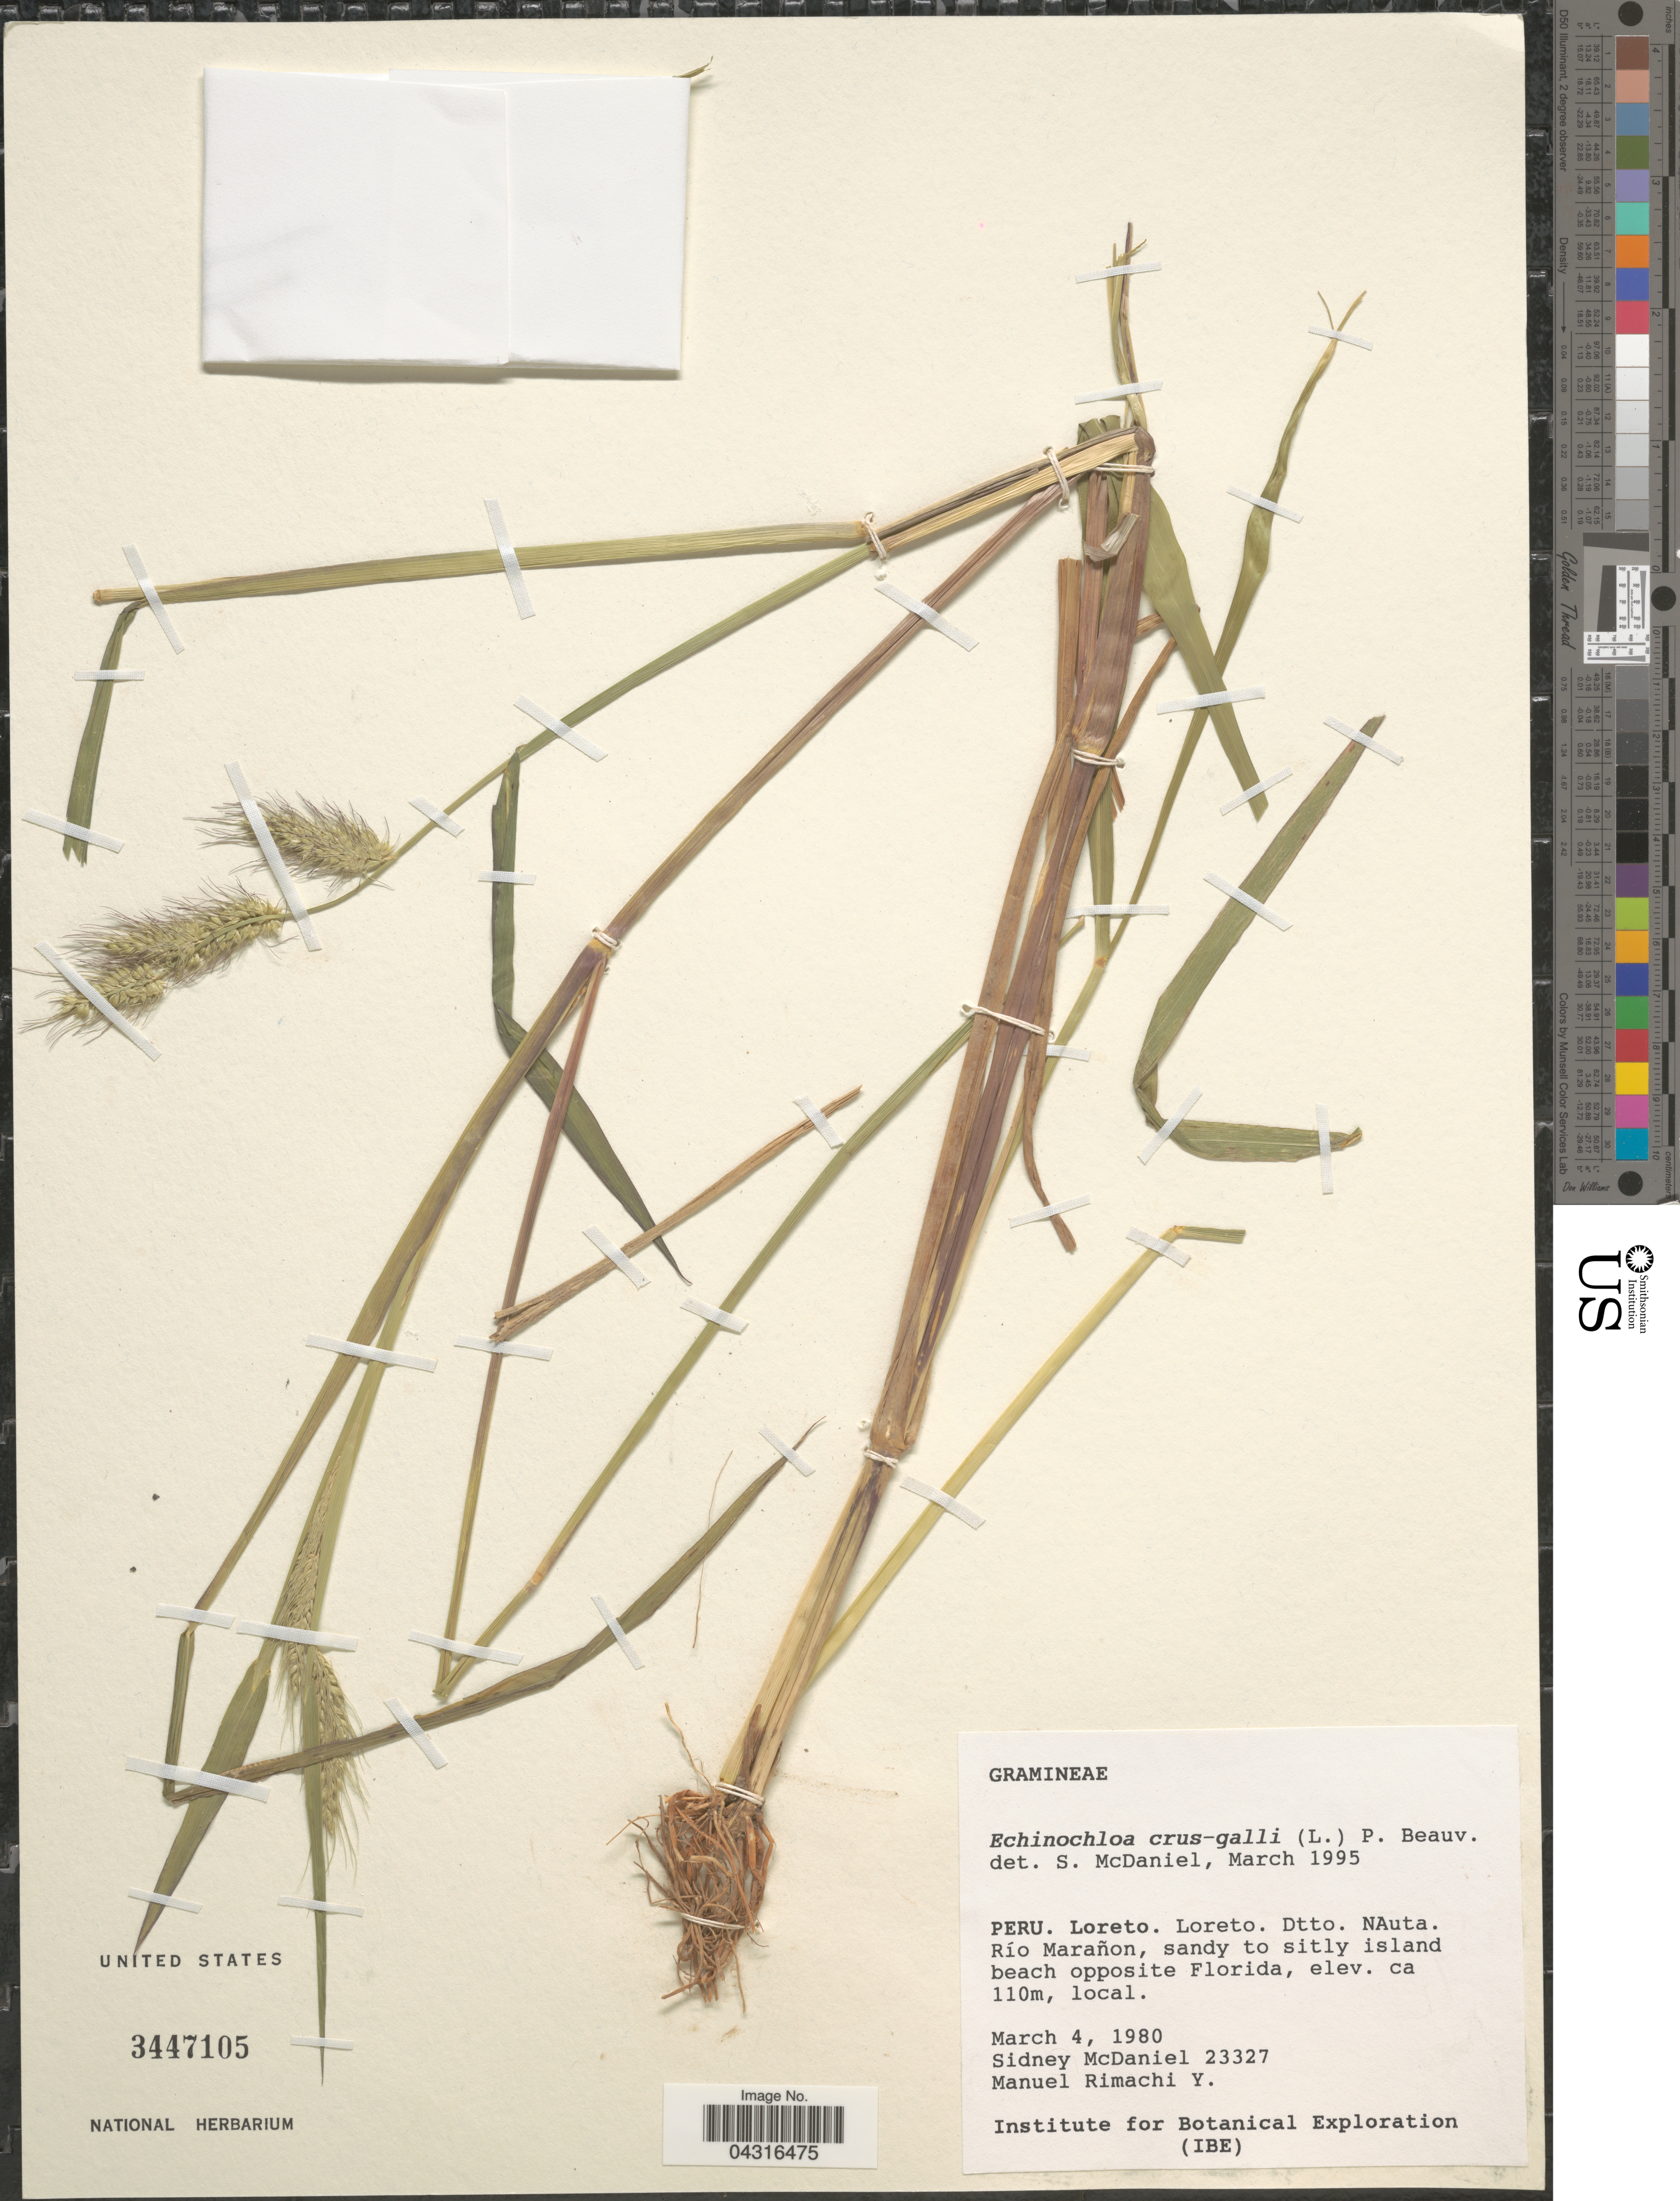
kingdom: Plantae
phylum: Tracheophyta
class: Liliopsida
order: Poales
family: Poaceae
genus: Echinochloa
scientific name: Echinochloa crus-galli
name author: (L.) P. Beauv.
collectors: S. McDaniel & M. Rimachi Y.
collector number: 23327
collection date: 1980-03-04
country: Peru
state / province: Loreto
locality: Loreto. Dtto. NAuta. Río Marañon, sandy to sitly island beach opposite Florida.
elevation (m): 110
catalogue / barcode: US 3447105